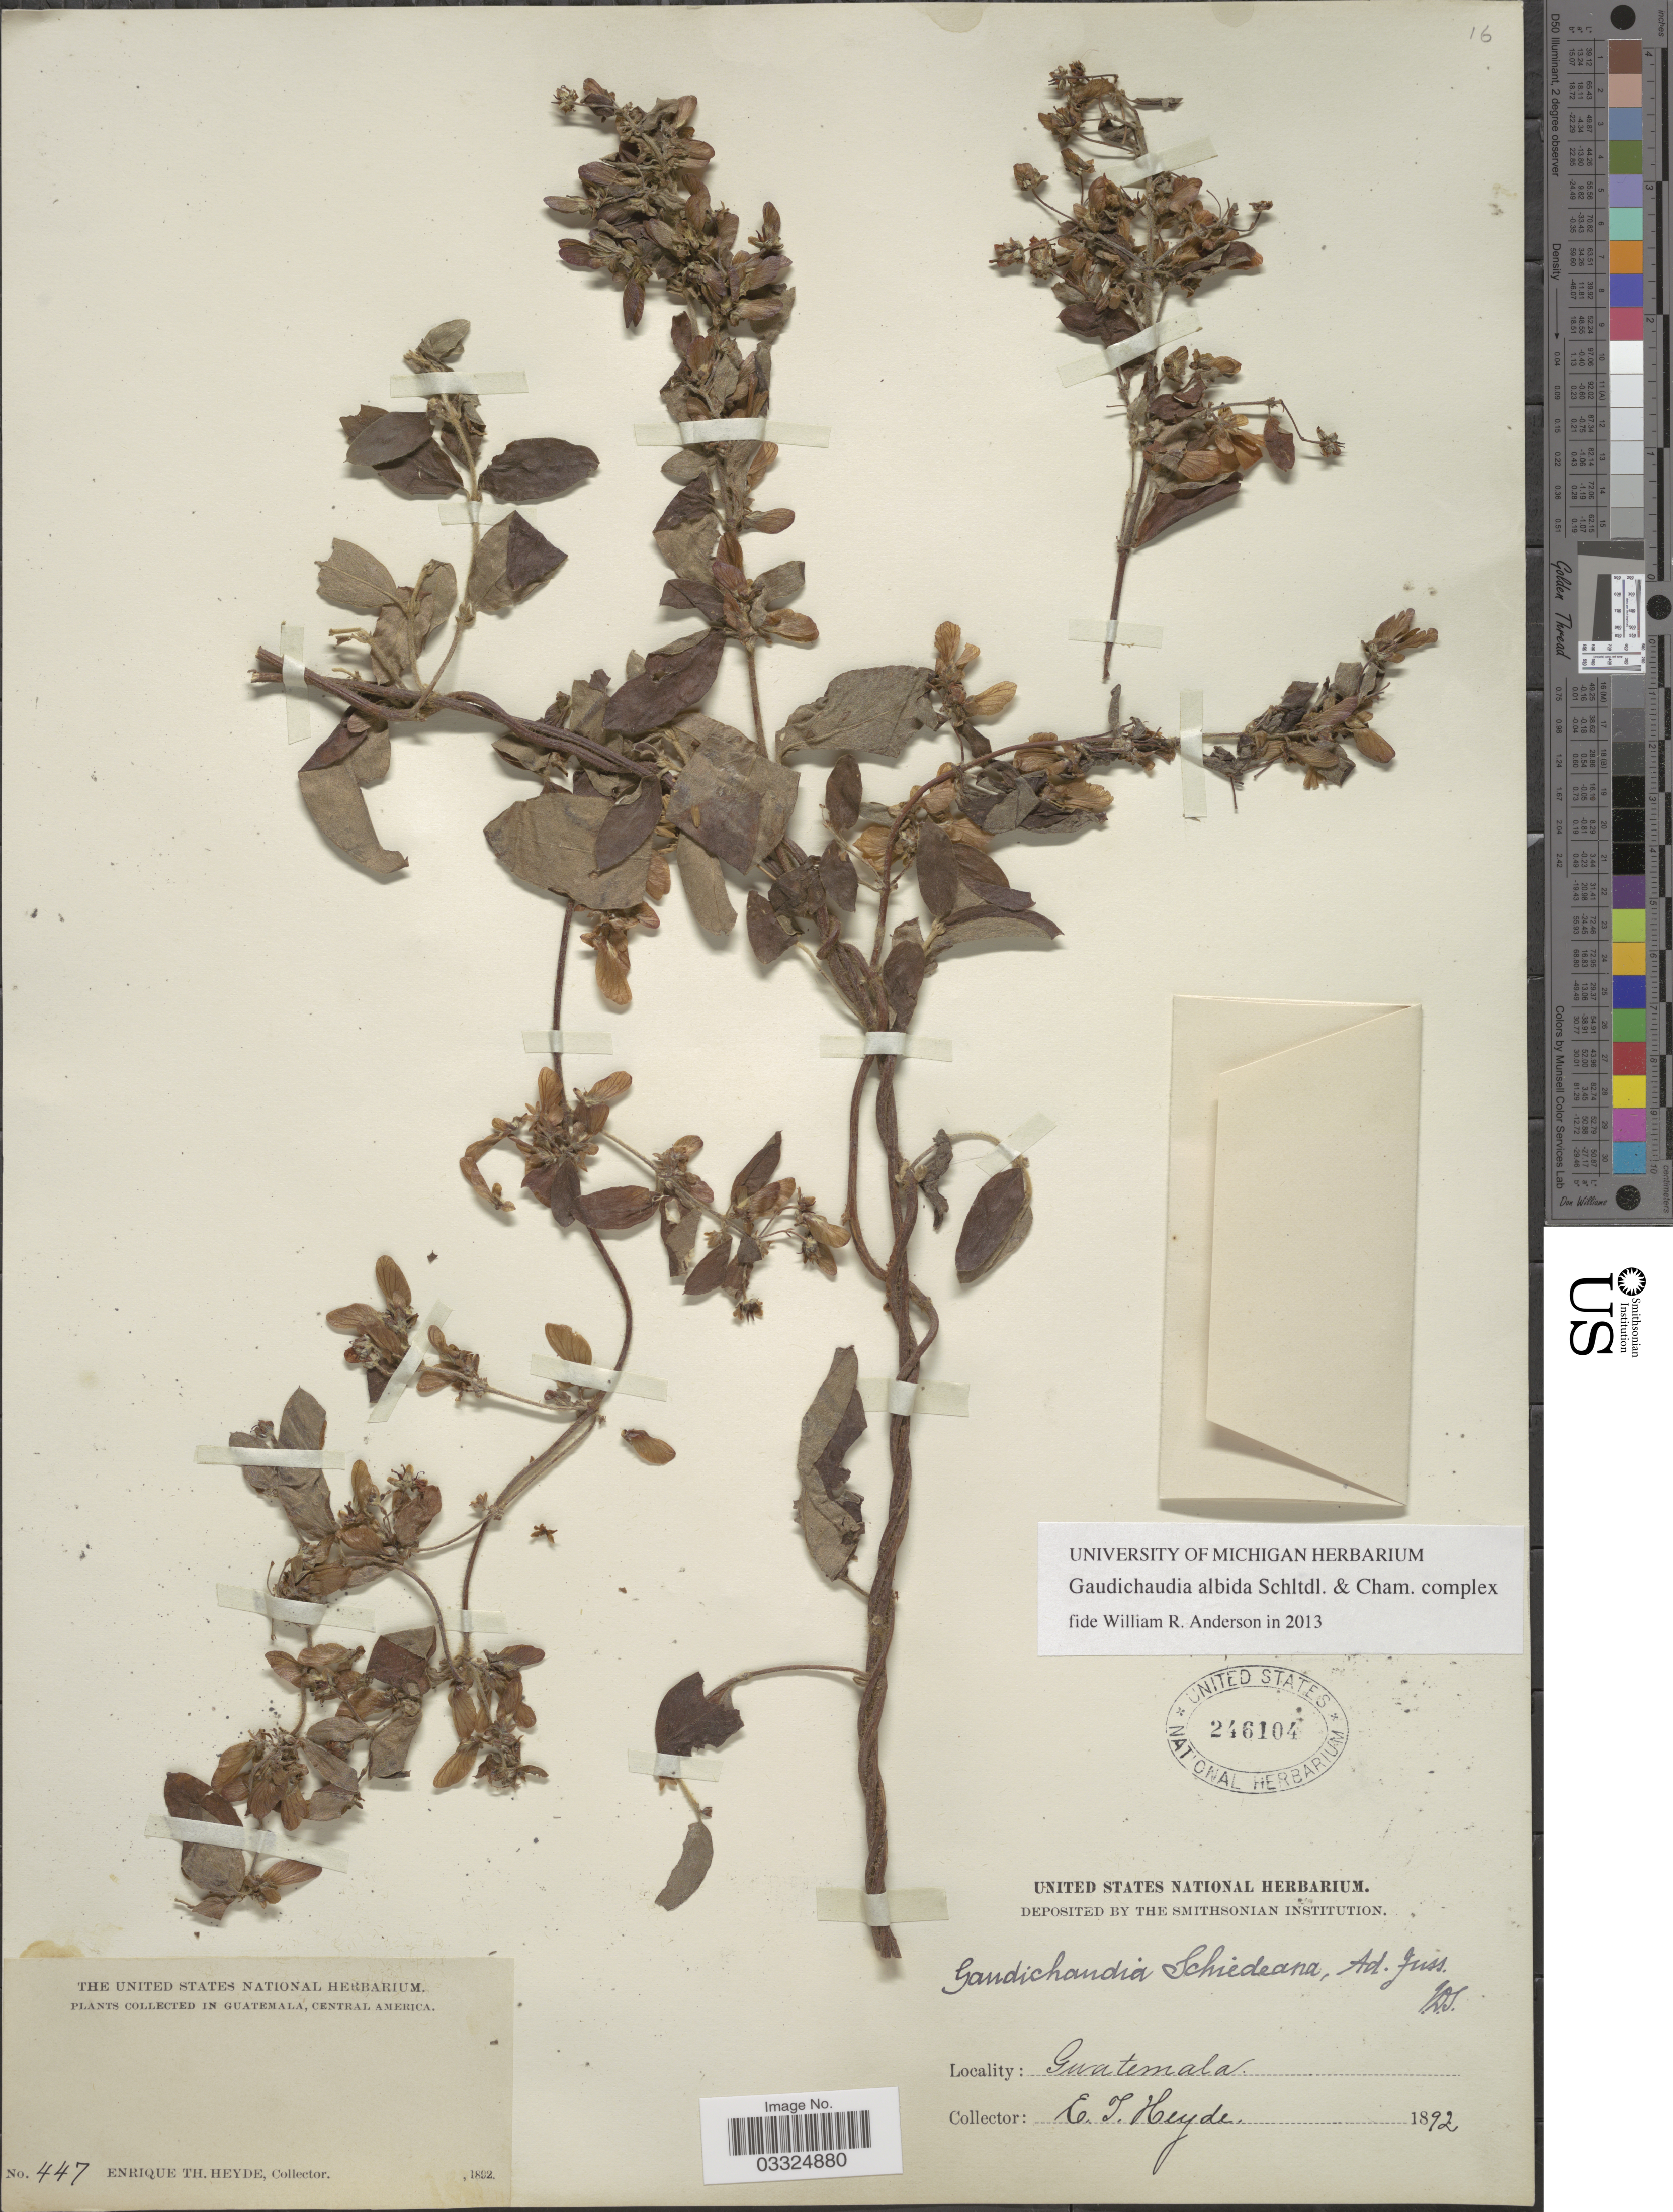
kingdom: Plantae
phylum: Tracheophyta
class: Magnoliopsida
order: Malpighiales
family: Malpighiaceae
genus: Gaudichaudia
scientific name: Gaudichaudia albida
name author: Schltdl. & Cham.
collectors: E. T. Heyde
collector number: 447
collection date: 1892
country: Guatemala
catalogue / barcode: US 246104